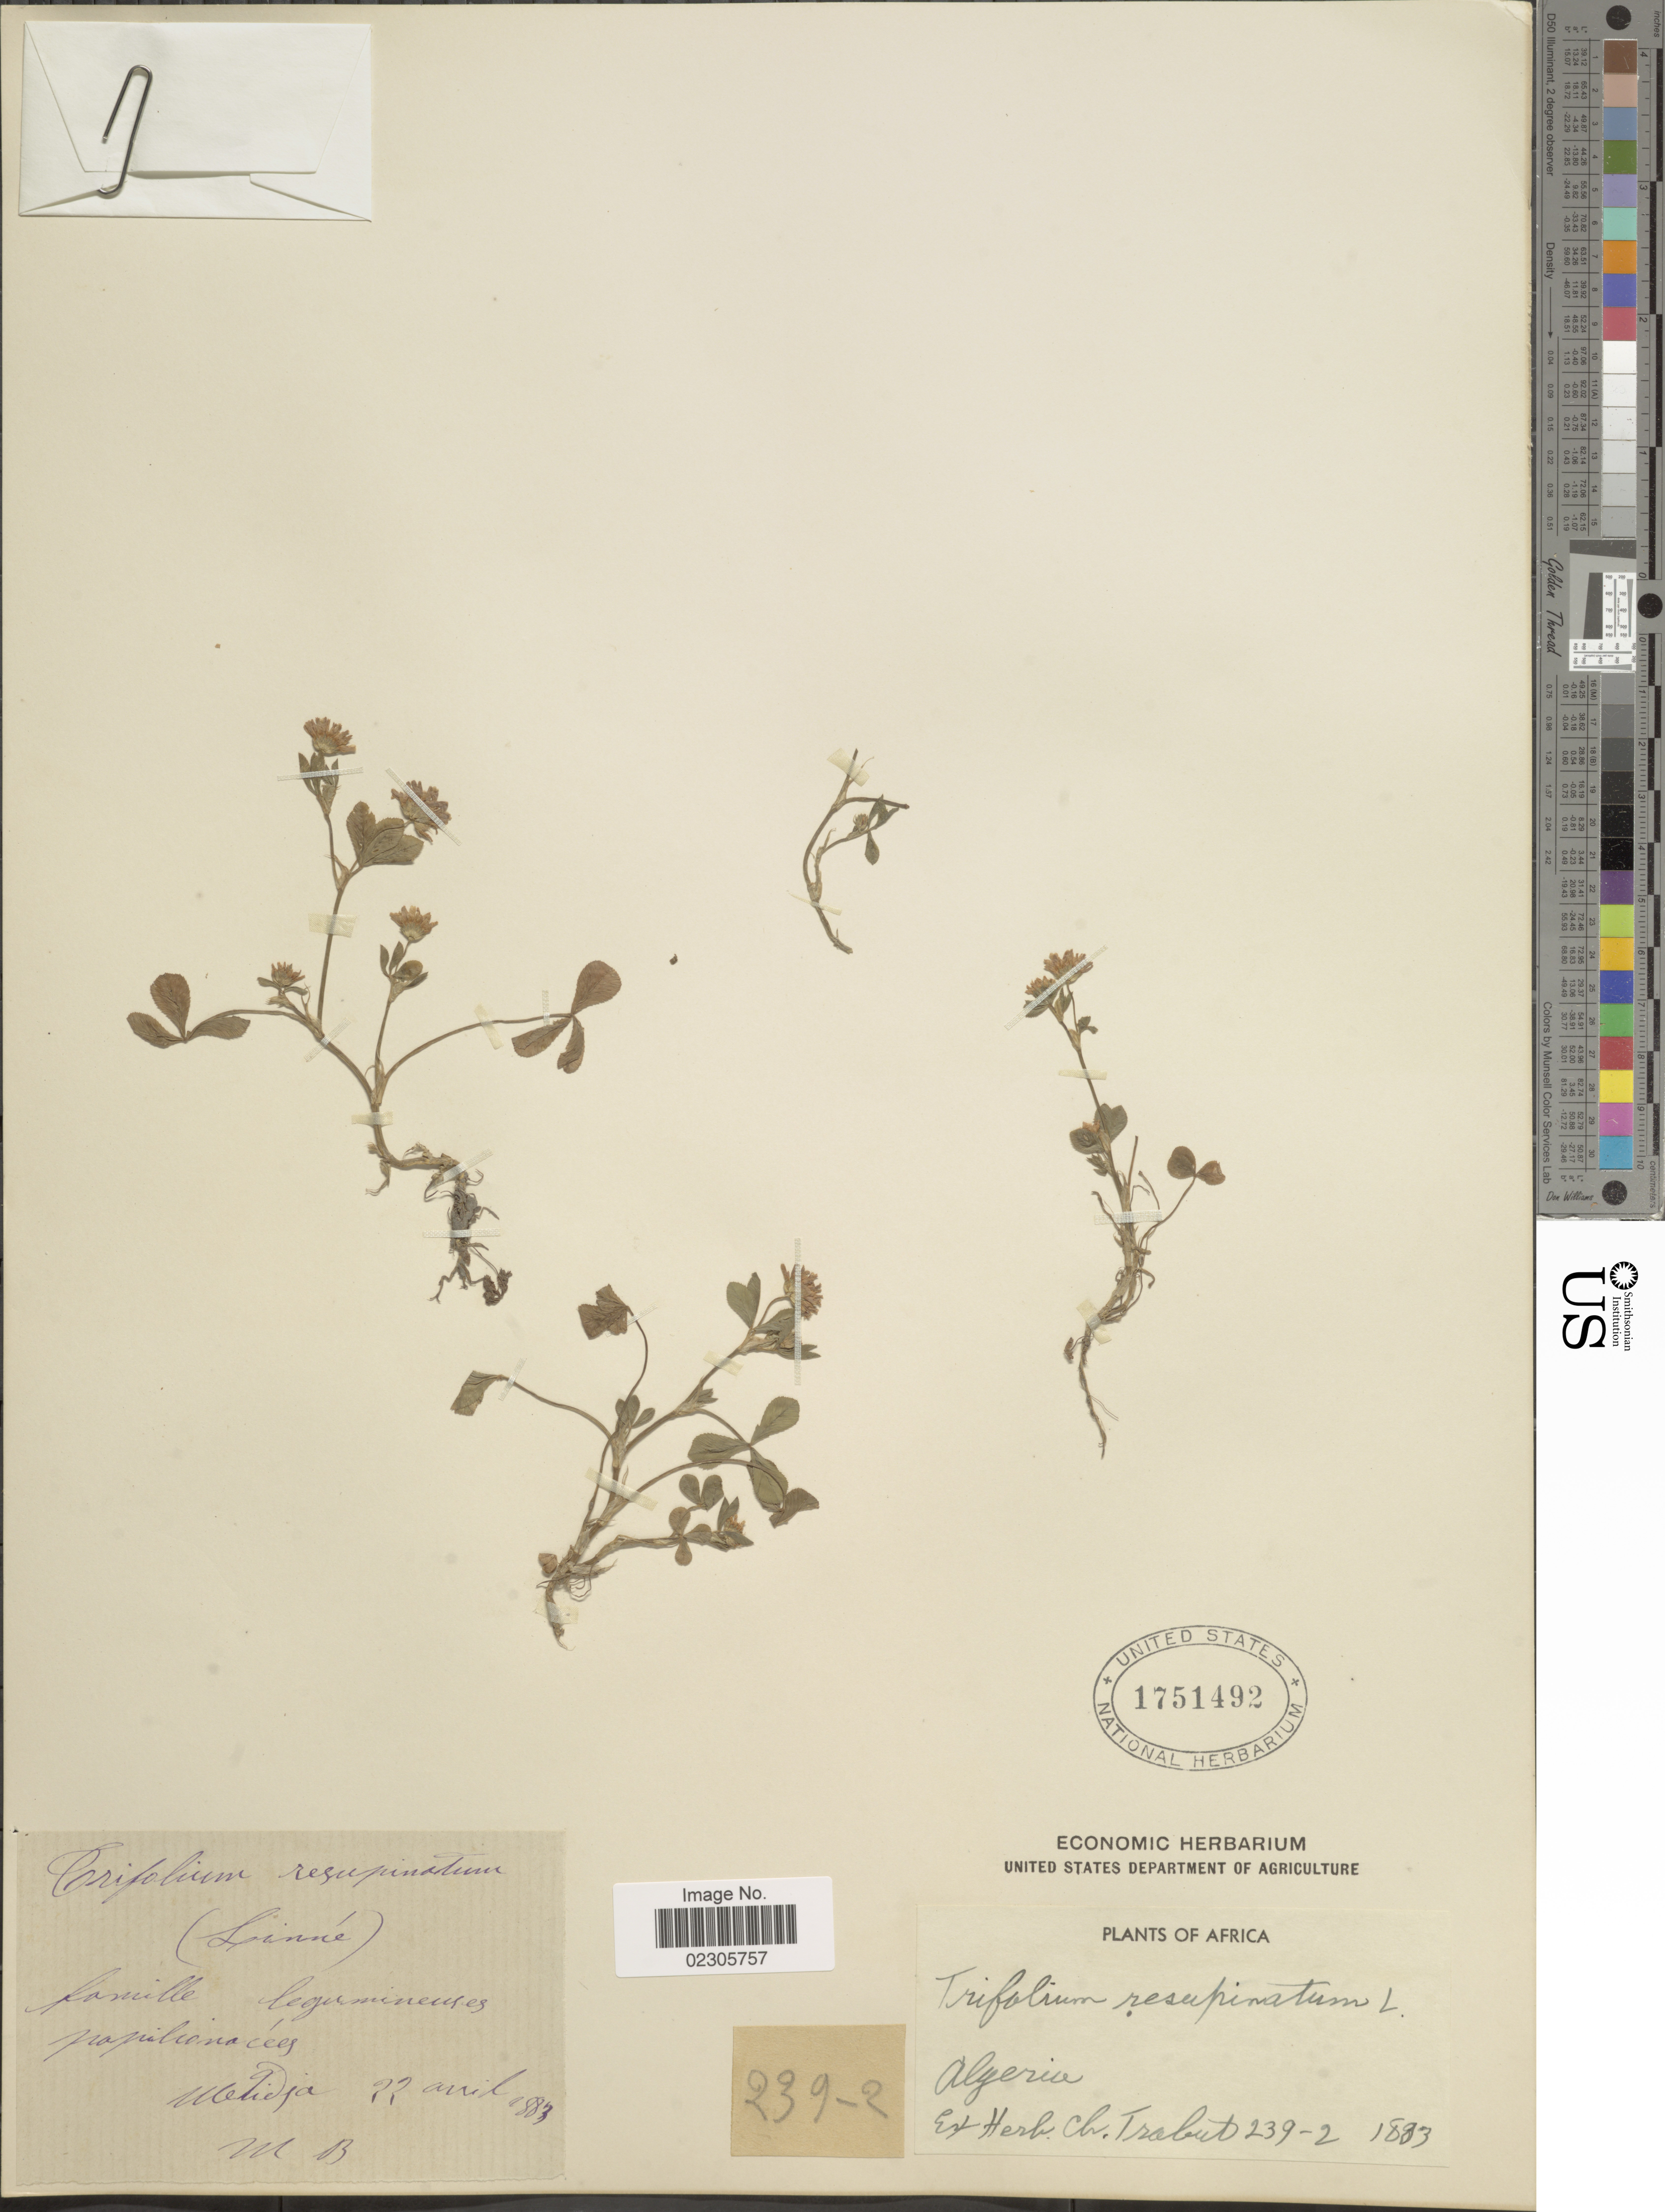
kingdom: Plantae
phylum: Tracheophyta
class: Magnoliopsida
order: Fabales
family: Fabaceae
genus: Trifolium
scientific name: Trifolium resupinatum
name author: L.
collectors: Ex herb. Trabut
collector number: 239-2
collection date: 1883-04-22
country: Algeria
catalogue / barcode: US 1751492